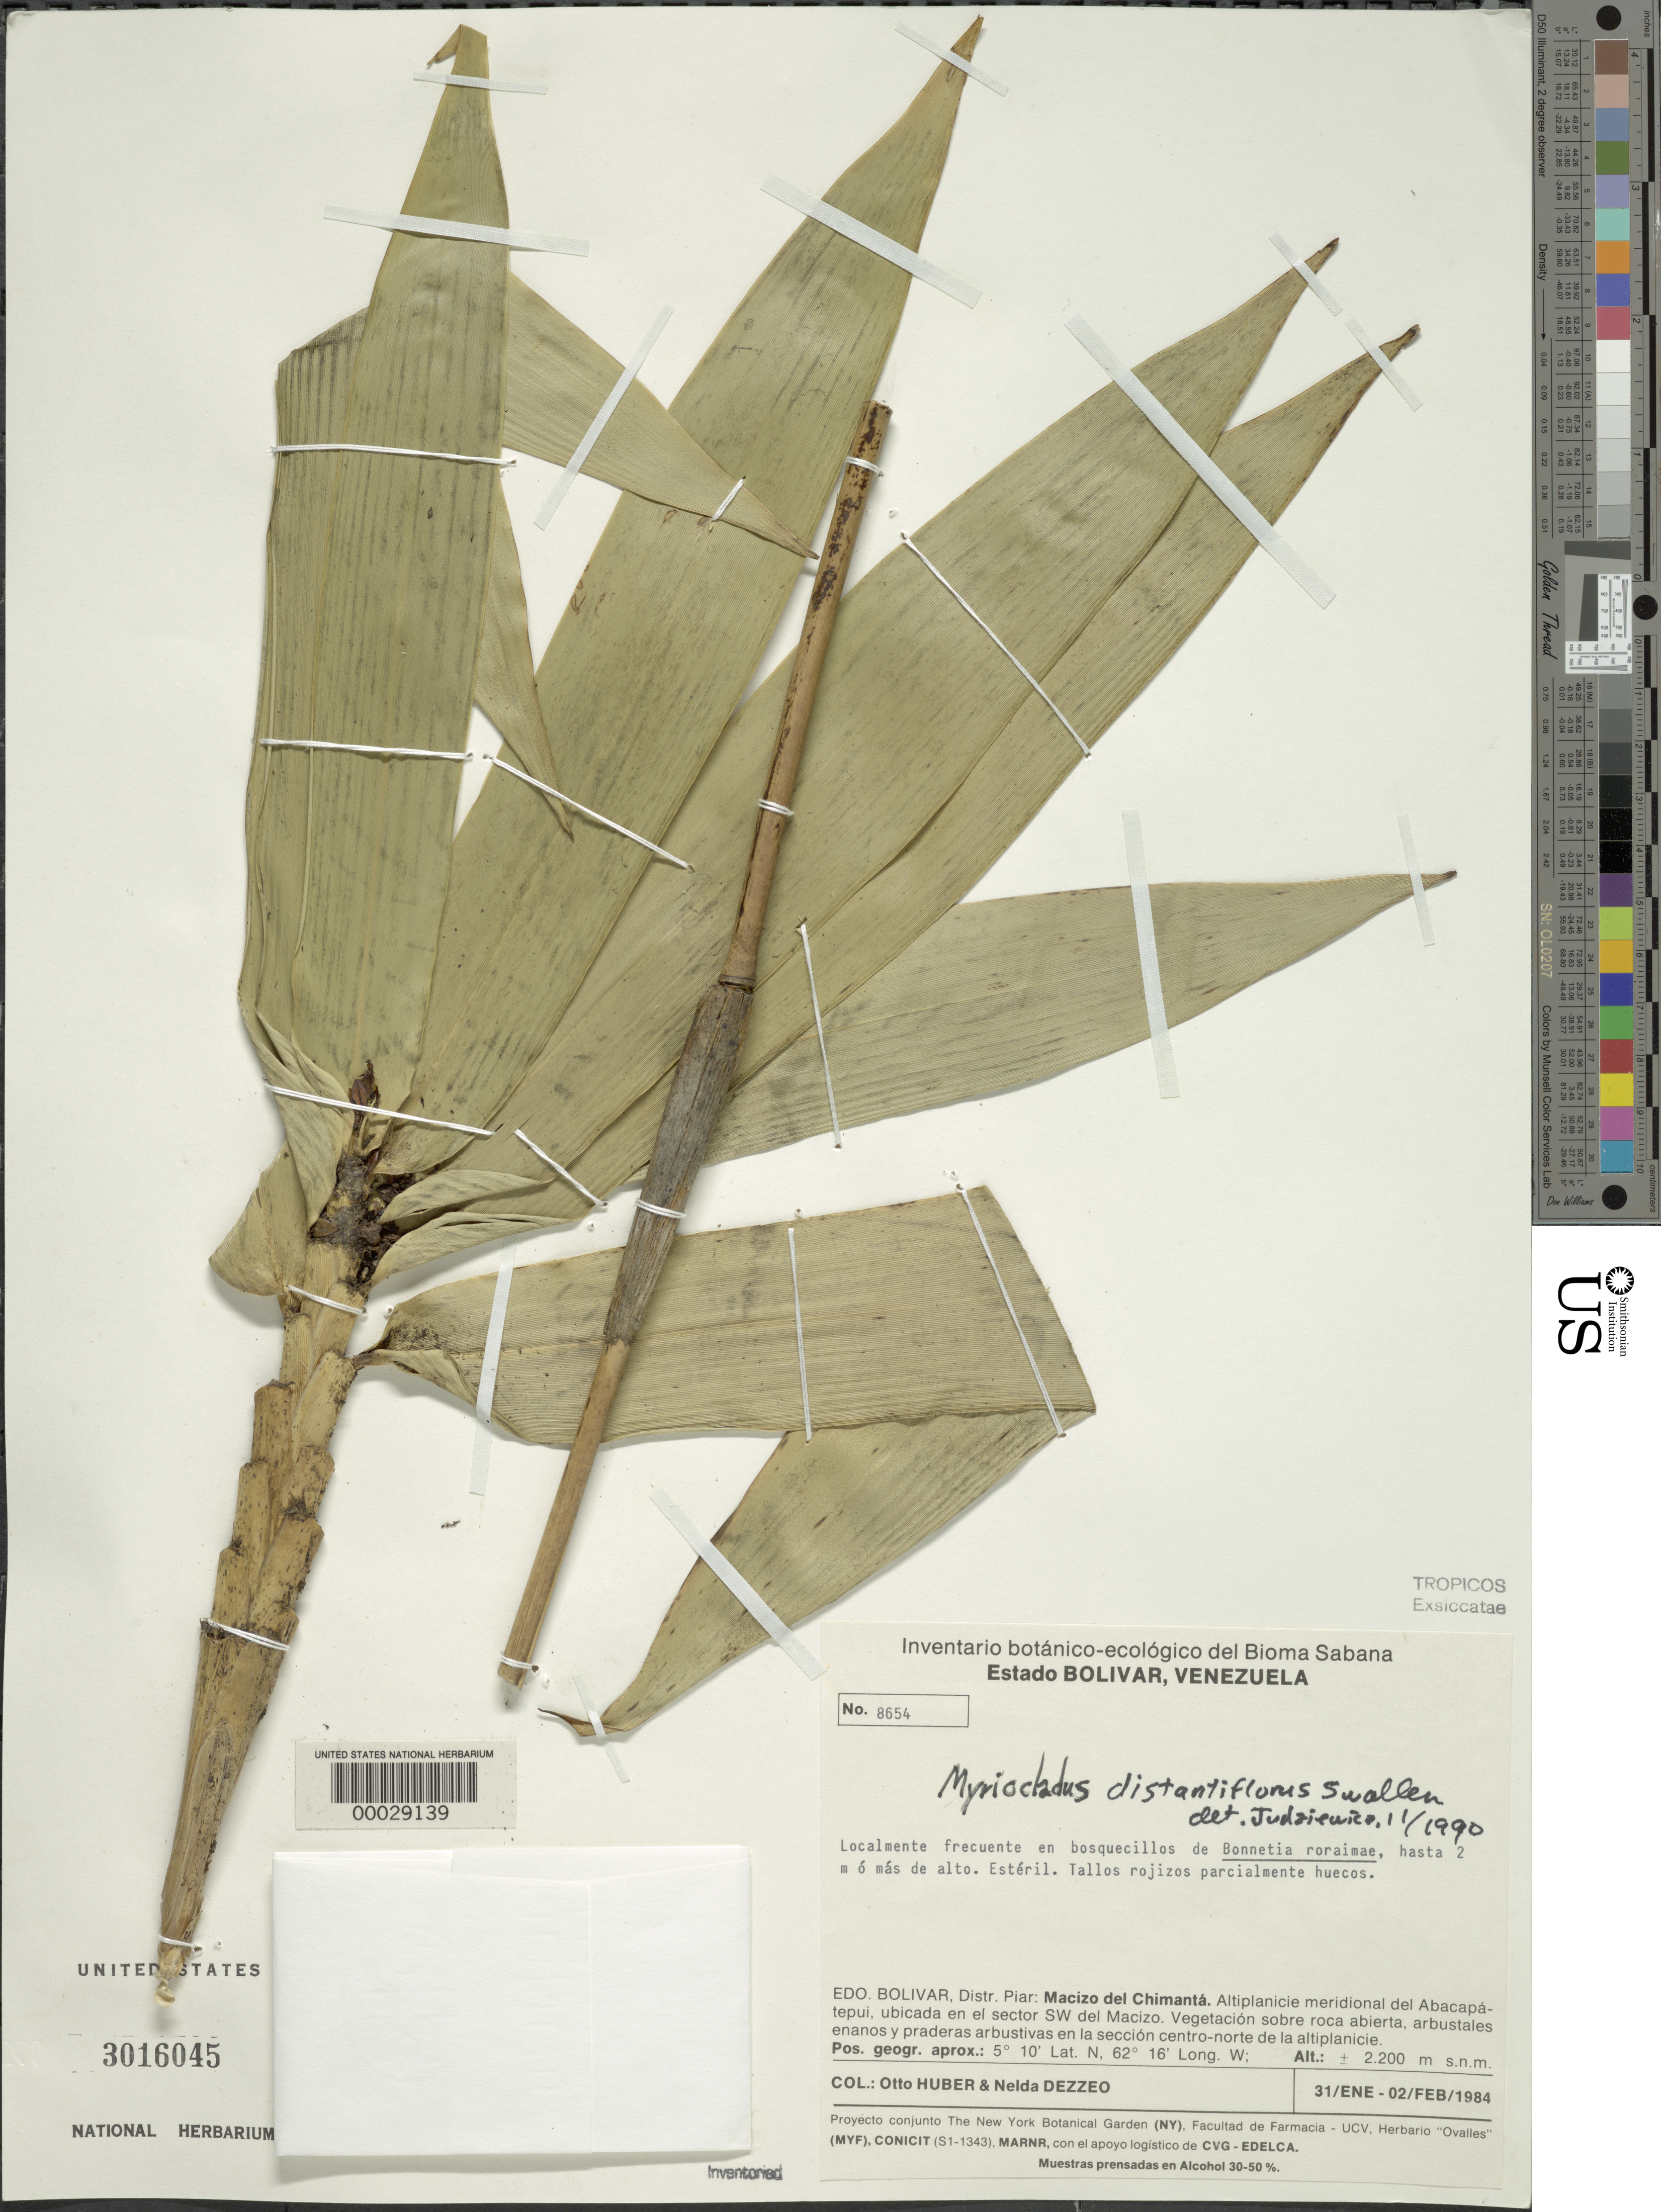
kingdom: Plantae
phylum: Tracheophyta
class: Liliopsida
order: Poales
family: Poaceae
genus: Myriocladus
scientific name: Myriocladus distantiflorus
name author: Swallen in Maguire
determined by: Judziewicz, E. J.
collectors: O. Huber & N. Dezzeo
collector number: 8654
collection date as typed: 31 Jan 1984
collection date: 1984-01-31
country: Venezuela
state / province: Bolivar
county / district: Piar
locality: Macizo del chimanta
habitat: Vegetacion sobre roca abierta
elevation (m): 2200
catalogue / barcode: US 3016045